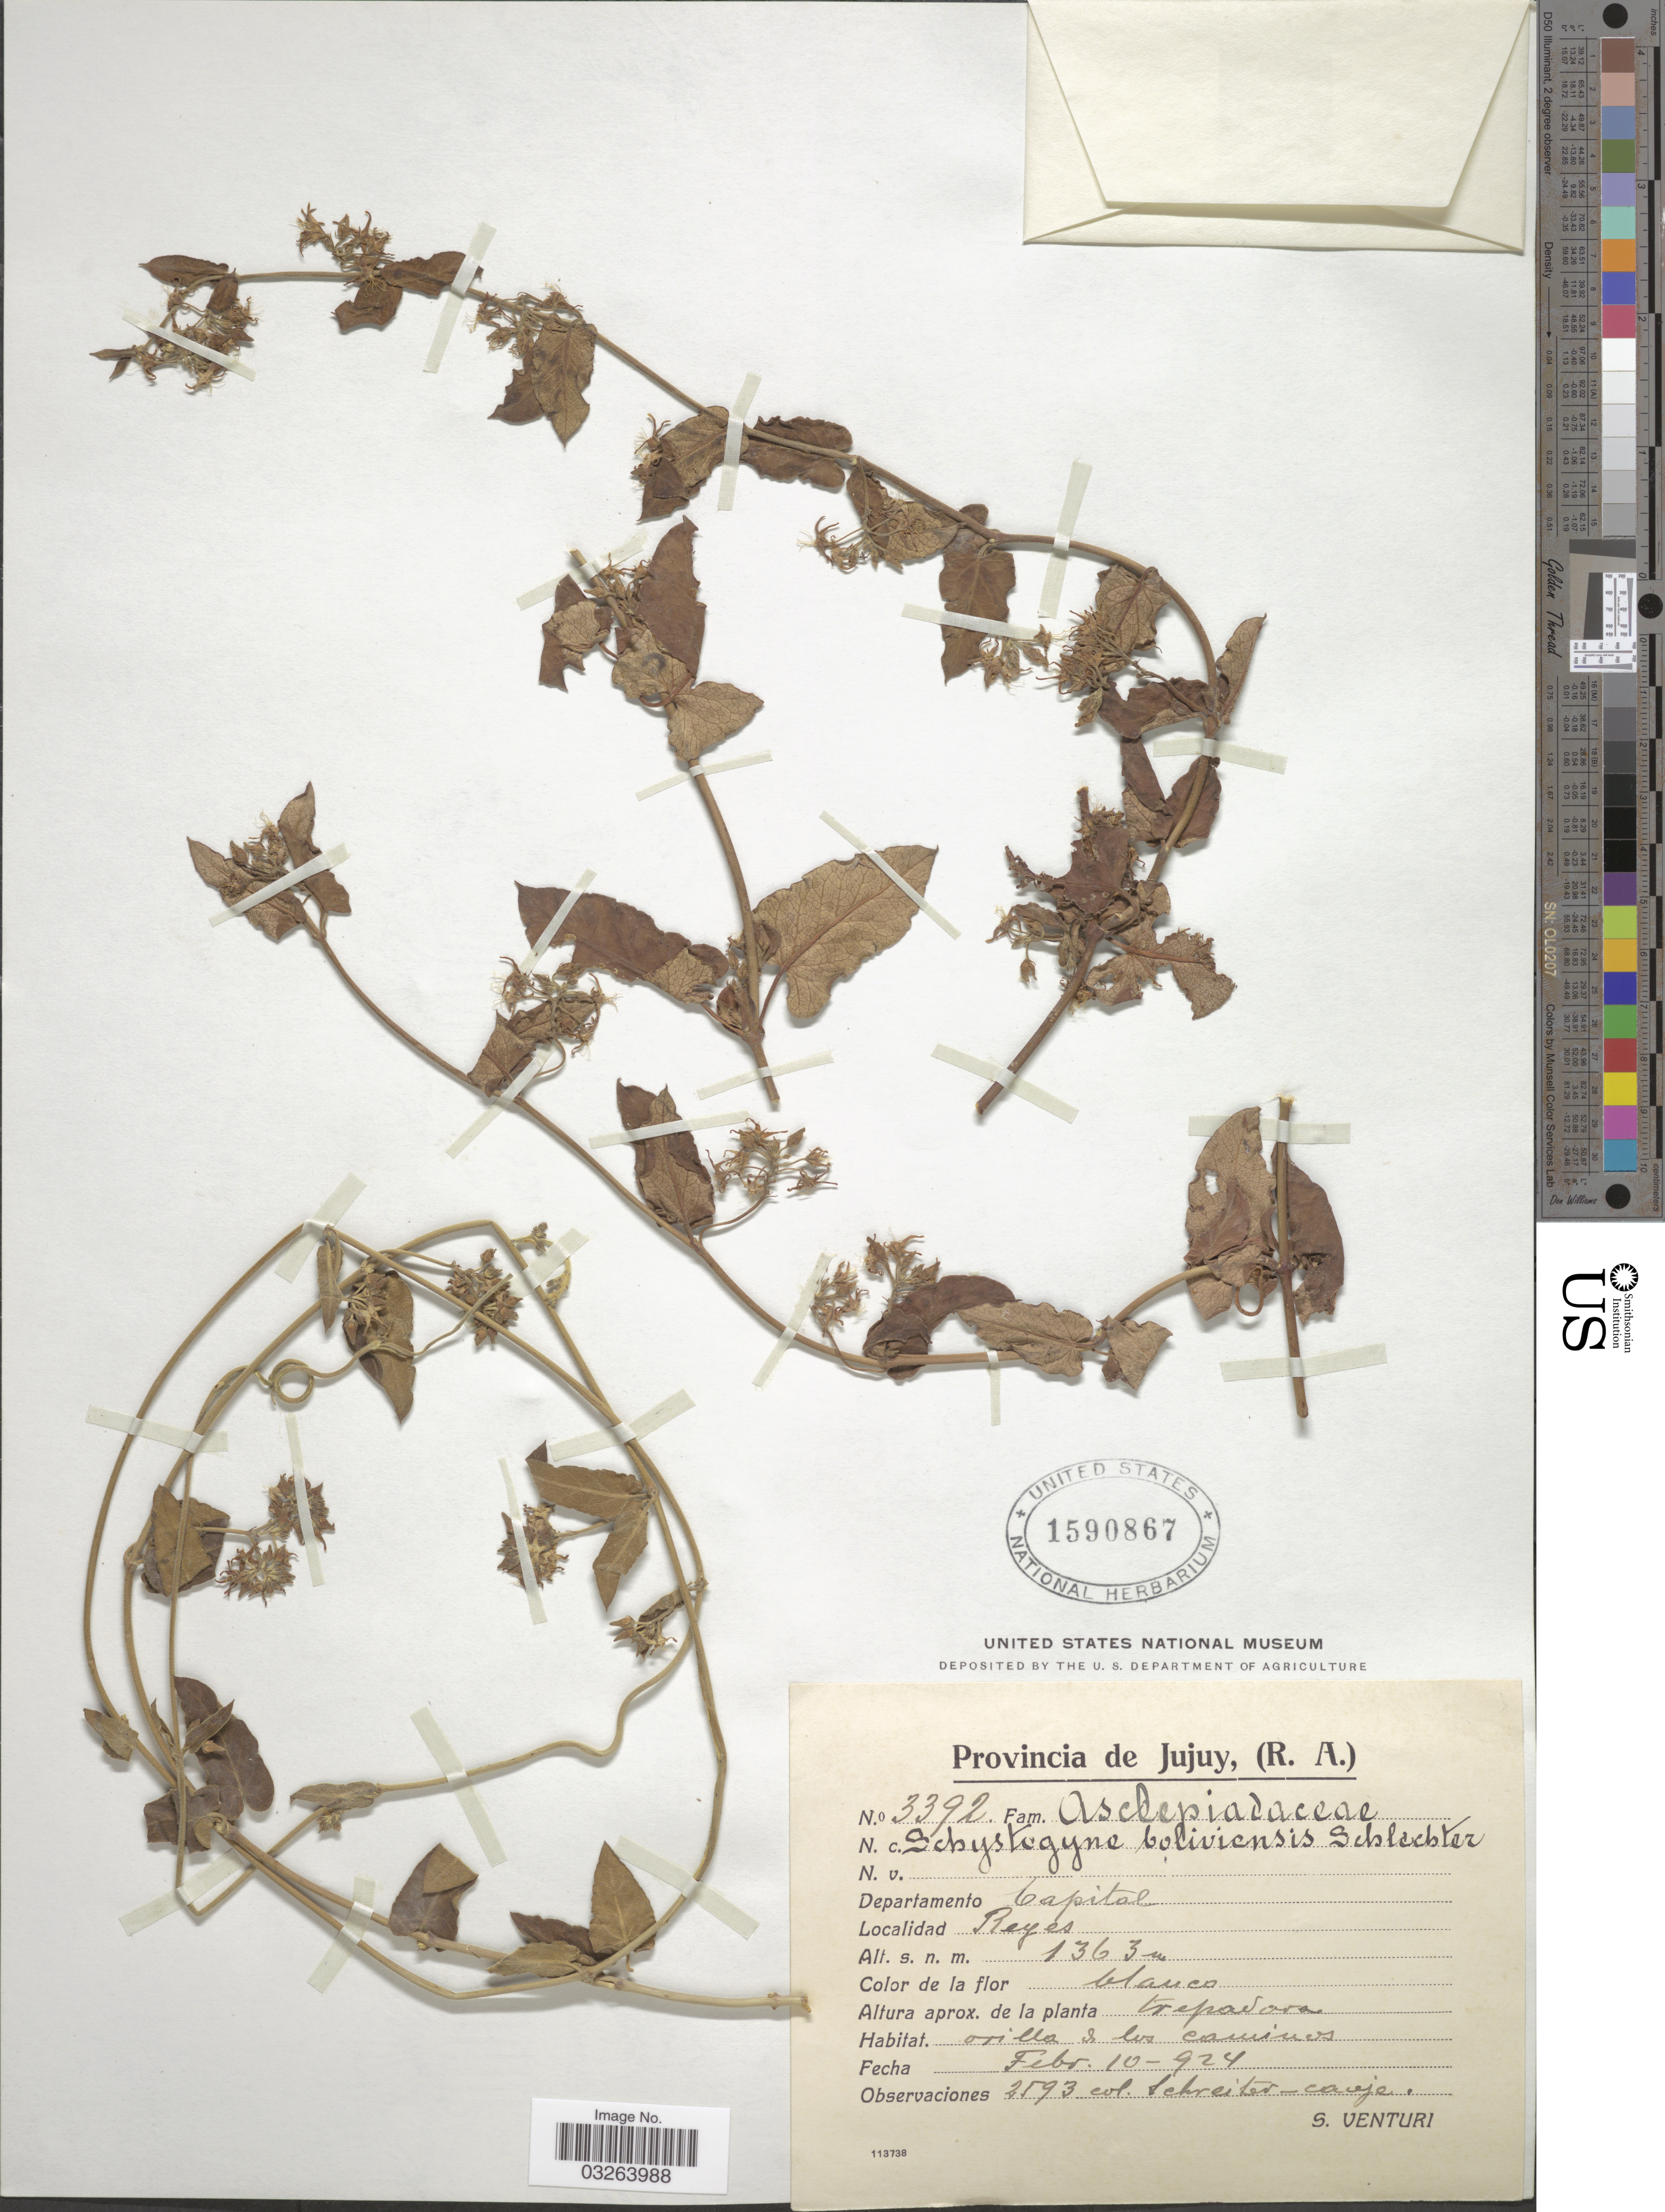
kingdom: Plantae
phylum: Tracheophyta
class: Magnoliopsida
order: Gentianales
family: Apocynaceae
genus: Schistogyne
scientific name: Schistogyne boliviensis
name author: Schltr.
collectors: S. Venturi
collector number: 3392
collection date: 1924-02-10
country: Argentina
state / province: Jujuy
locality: Departamento Capital. Reyes.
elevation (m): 1363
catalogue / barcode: US 1590867